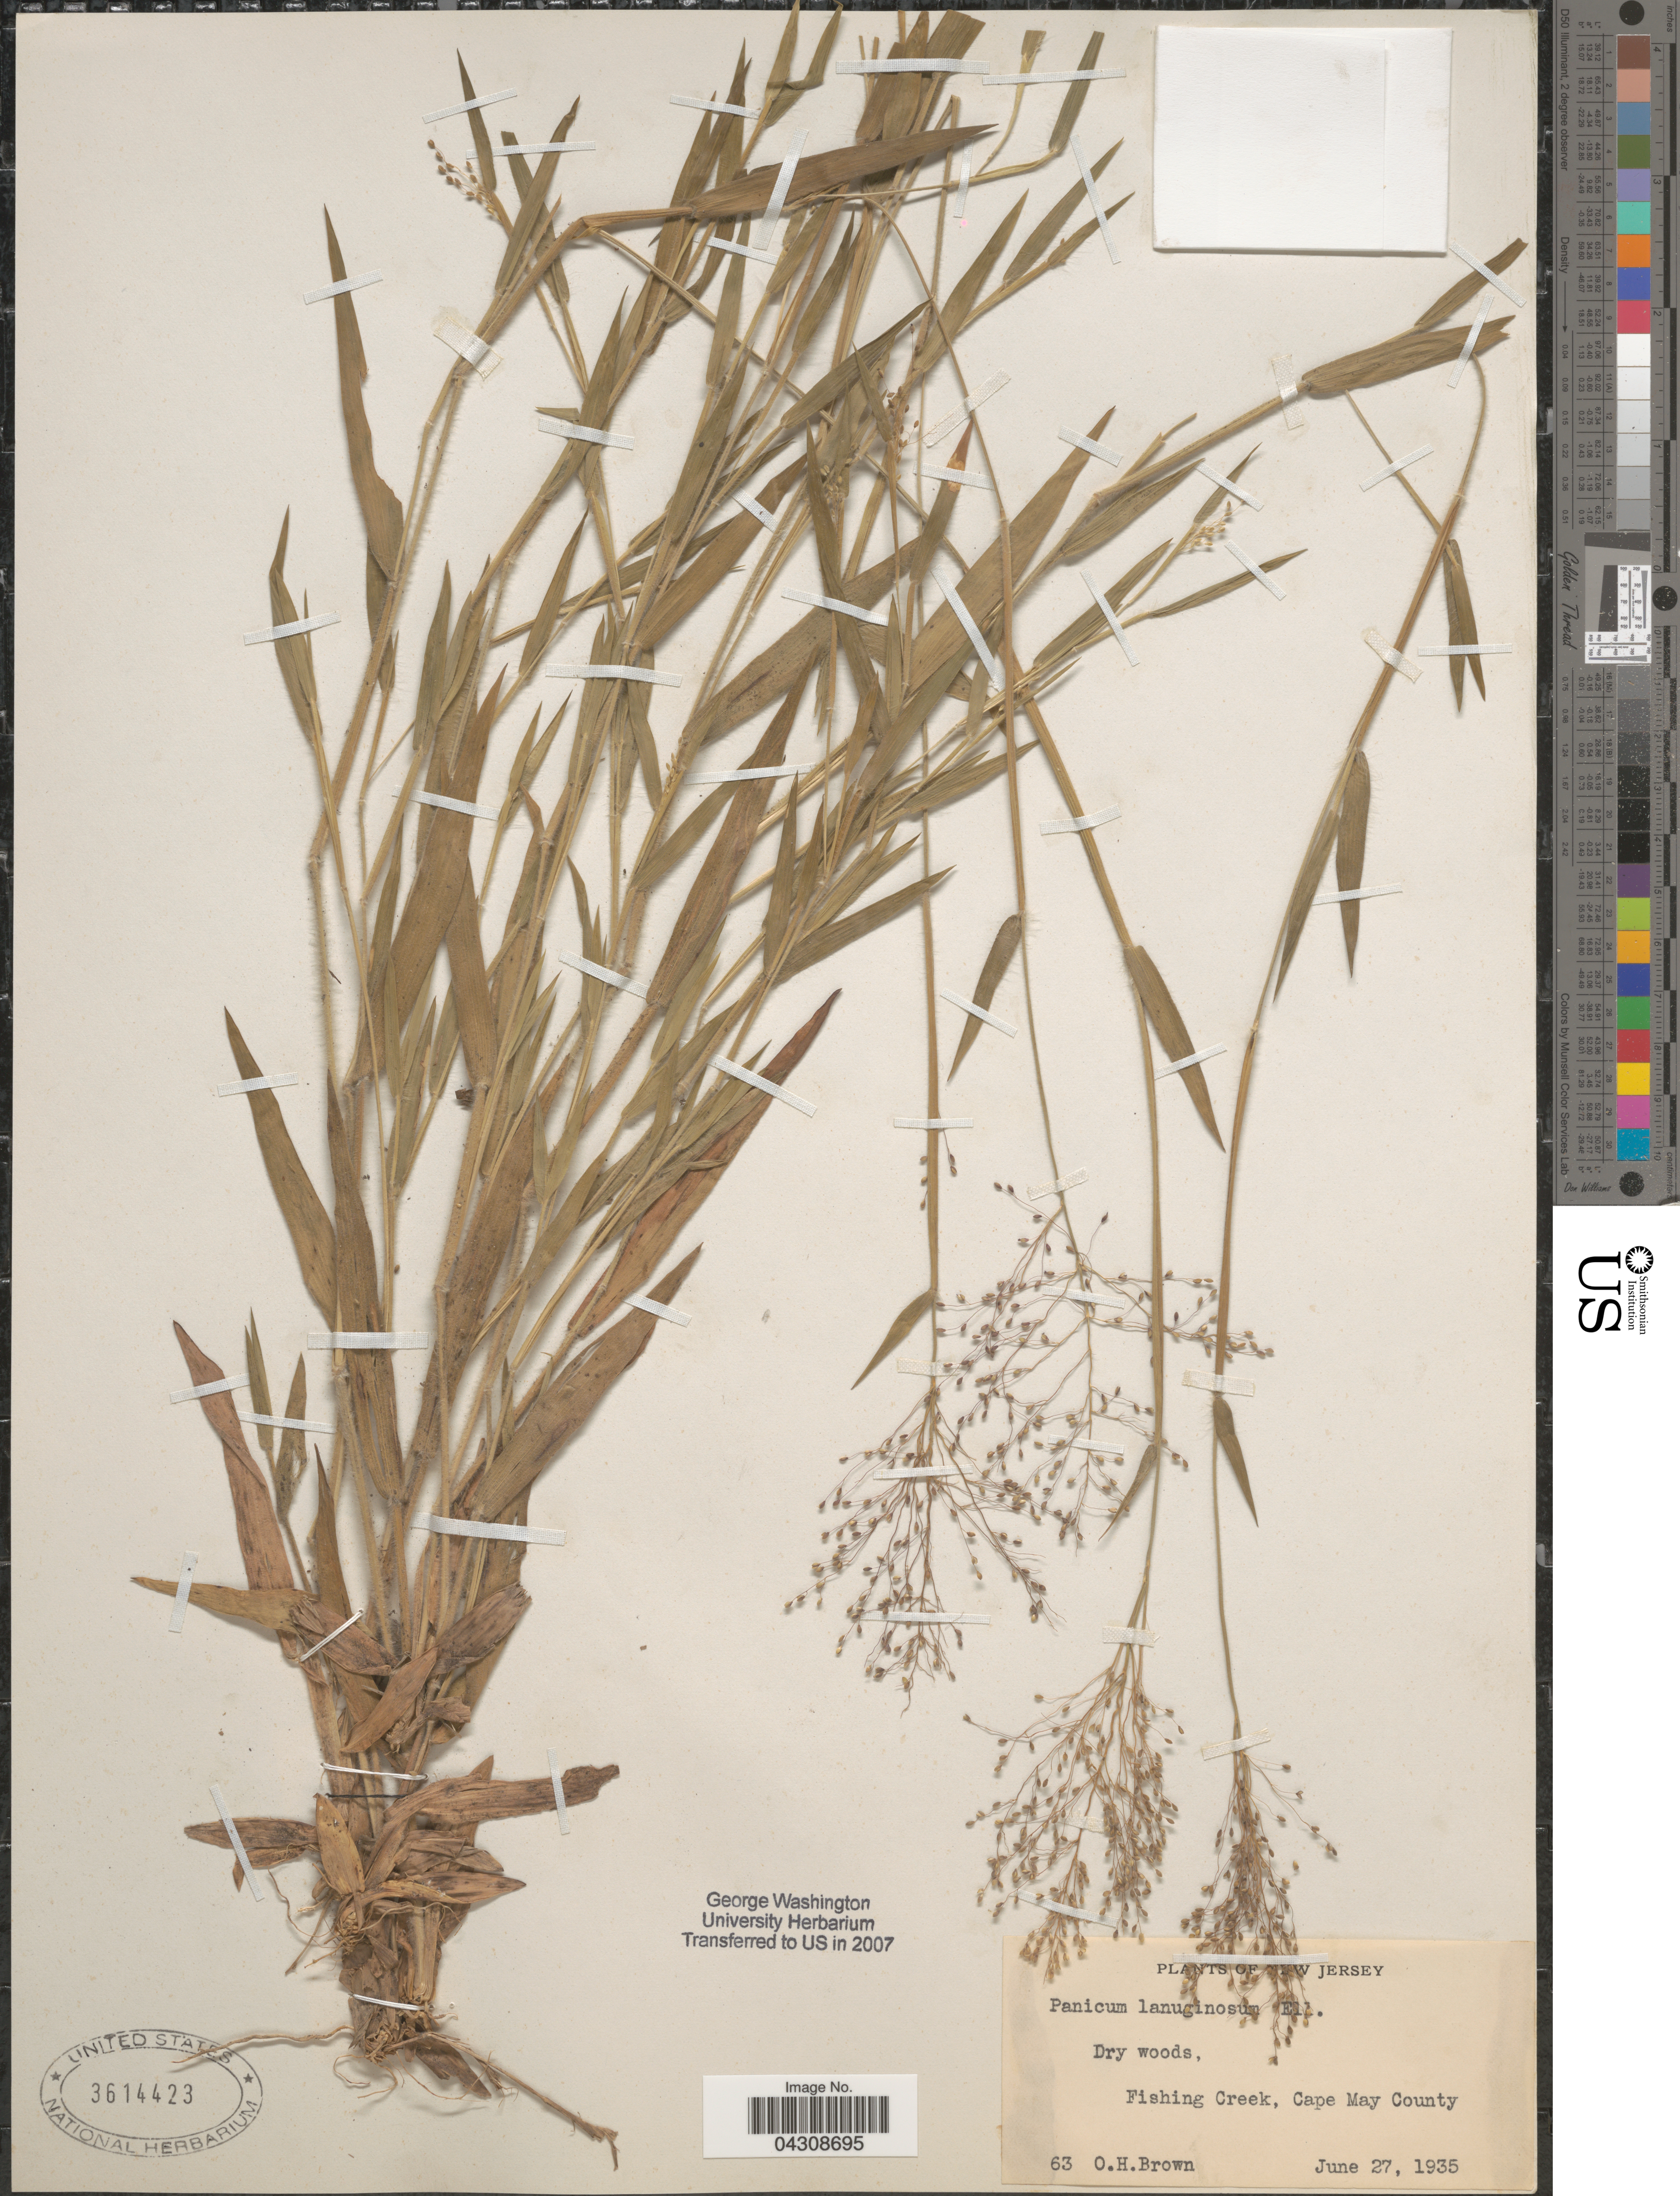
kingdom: Plantae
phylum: Tracheophyta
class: Liliopsida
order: Poales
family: Poaceae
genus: Dichanthelium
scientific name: Dichanthelium acuminatum var. acuminatum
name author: (Sw.) Gould & C.A. Clark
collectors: O. Brown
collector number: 63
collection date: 1935-06-27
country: United States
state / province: New Jersey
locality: Fishing Creek, Cape May Point.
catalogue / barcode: US 3614423